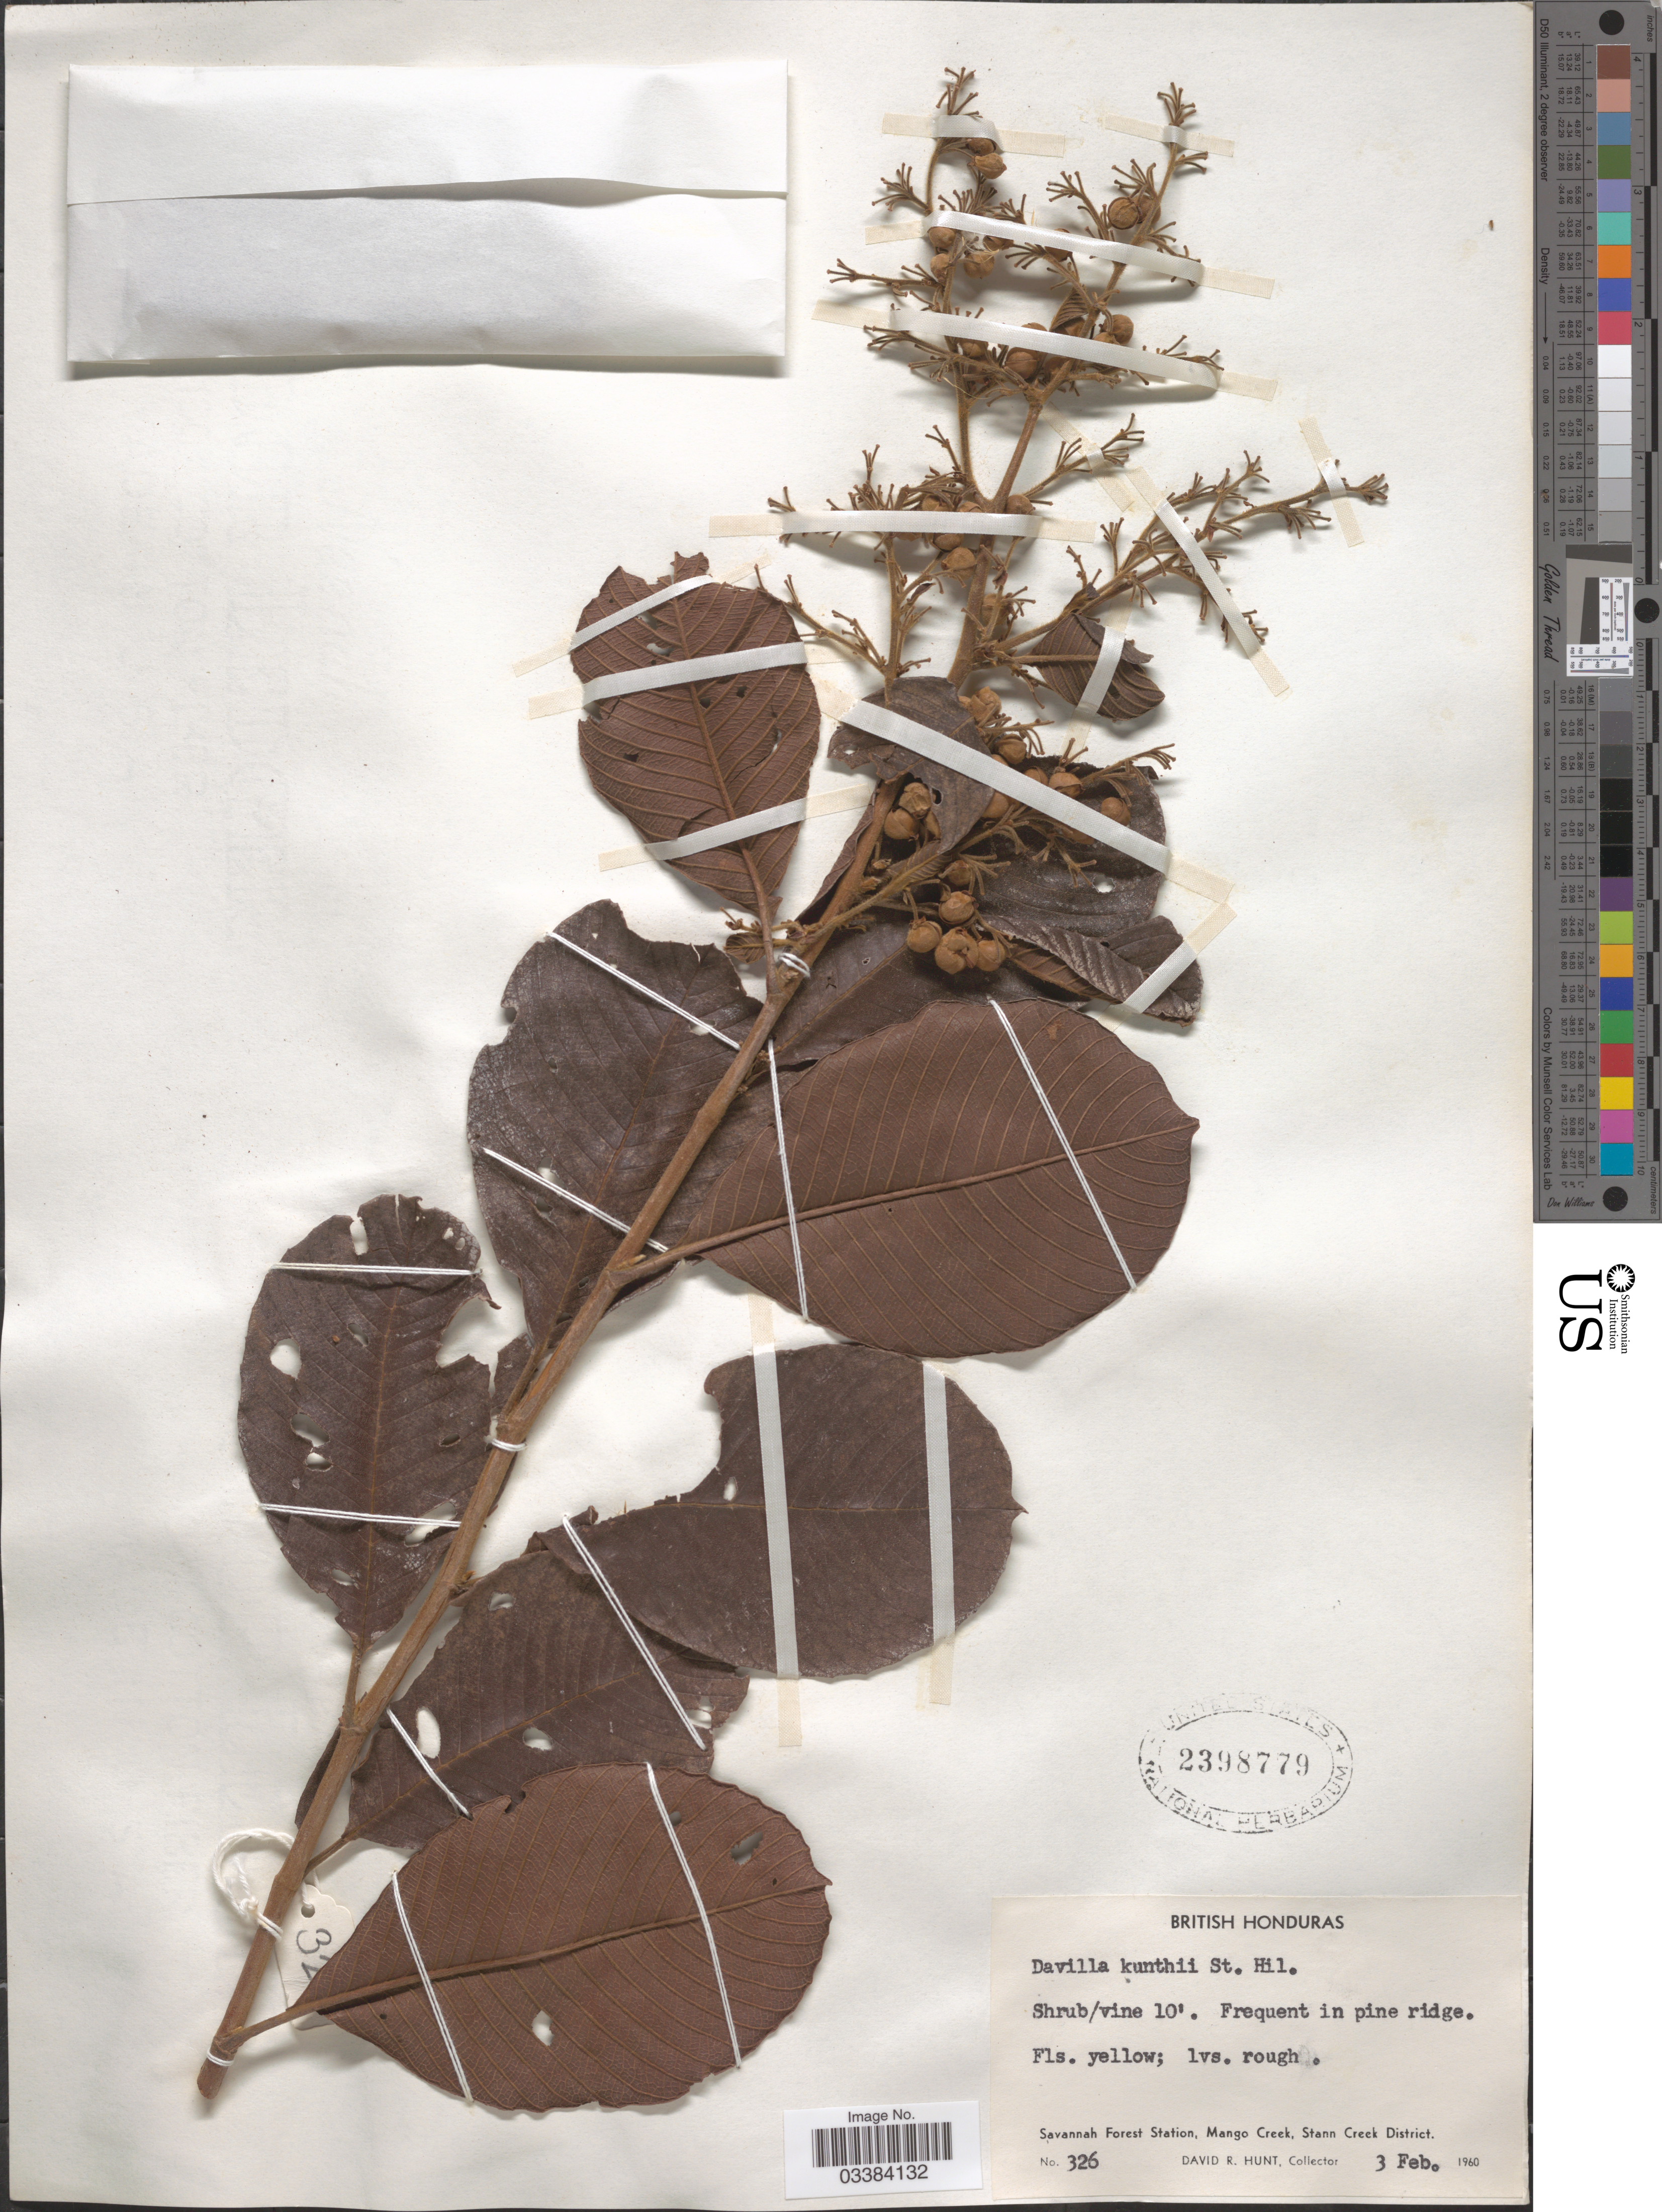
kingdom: Plantae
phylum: Tracheophyta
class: Magnoliopsida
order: Dilleniales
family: Dilleniaceae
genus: Davilla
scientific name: Davilla kunthii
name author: A. St.-Hil.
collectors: D. Hunt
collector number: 326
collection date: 1960-02-03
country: Belize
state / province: Stann Creek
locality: British Honduras. Savannah Forest Station, Mango Creek, Stann Creek District.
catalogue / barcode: US 2398779